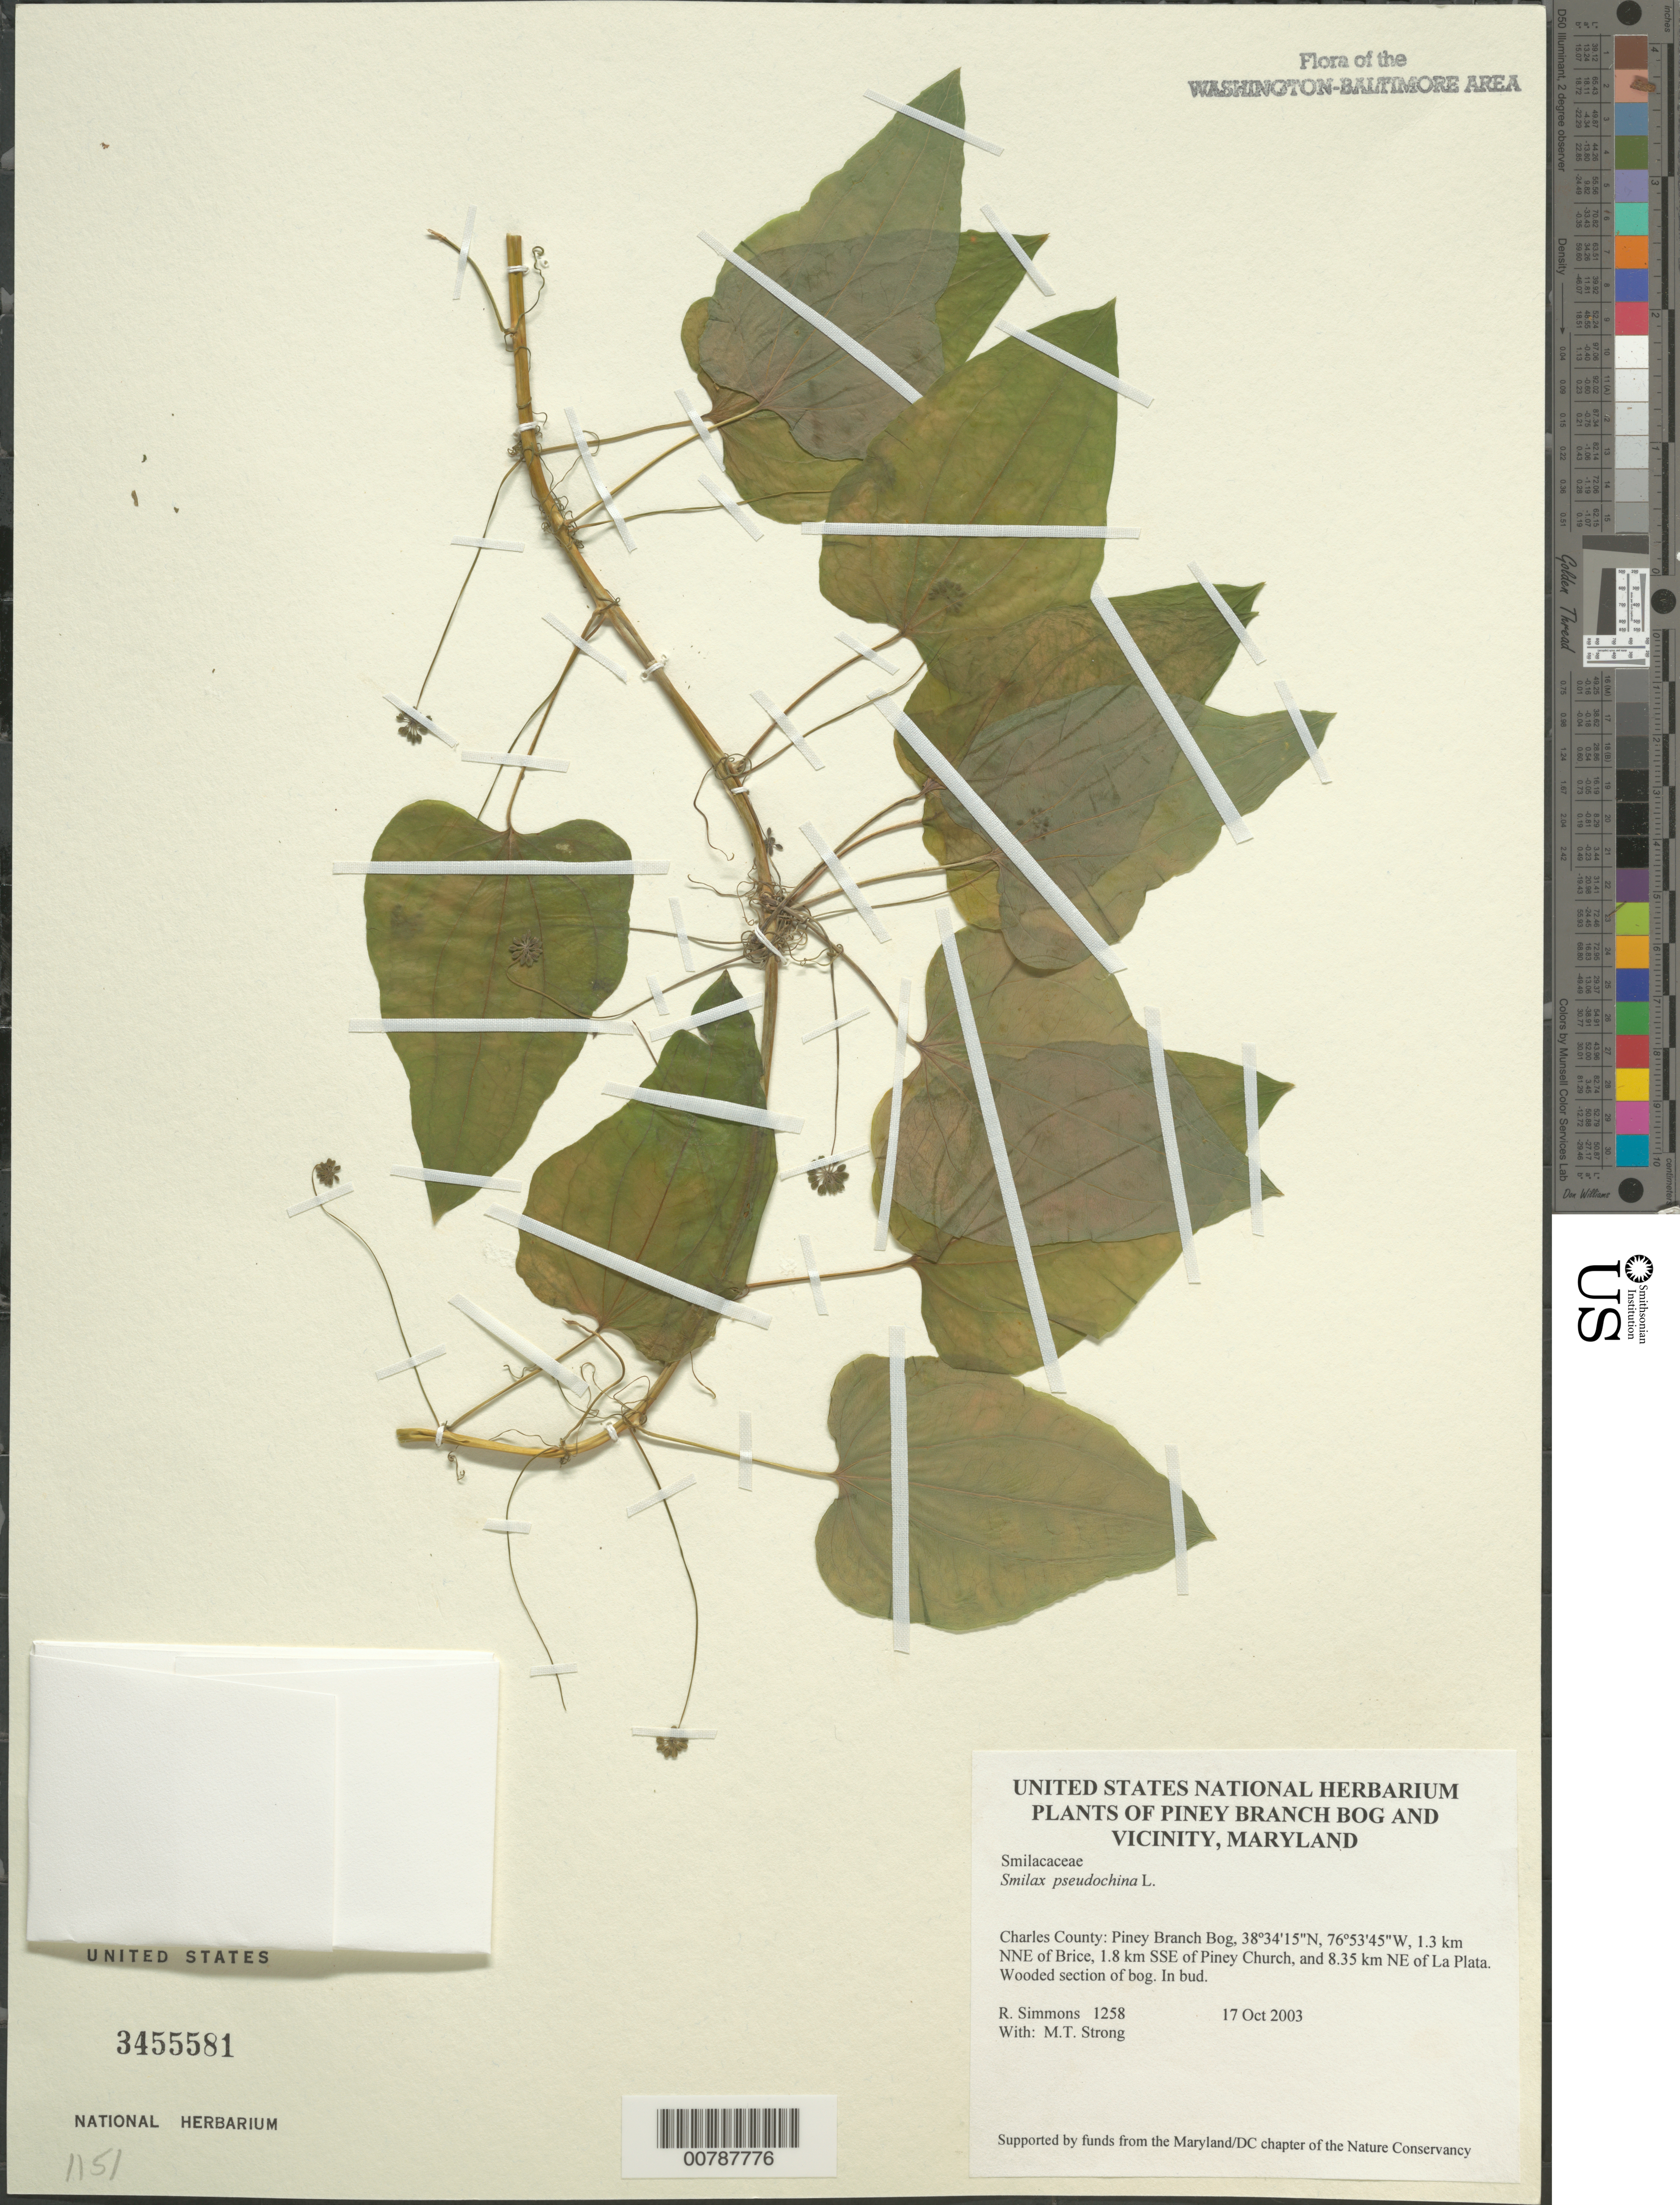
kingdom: Plantae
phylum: Tracheophyta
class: Liliopsida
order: Liliales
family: Smilacaceae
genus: Smilax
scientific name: Smilax pseudochina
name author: L.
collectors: R. H. Simmons & M. T. Strong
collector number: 1257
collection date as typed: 17 October 2003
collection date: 2003-10-17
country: United States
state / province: Maryland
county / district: Charles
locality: Piney Branch Bog, 1.3 km NNE of Brice, 1.8 km SSE of Piney Church, and 8.35 km NE of La Plata.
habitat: Wooded section of bog.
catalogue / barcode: US 3455581